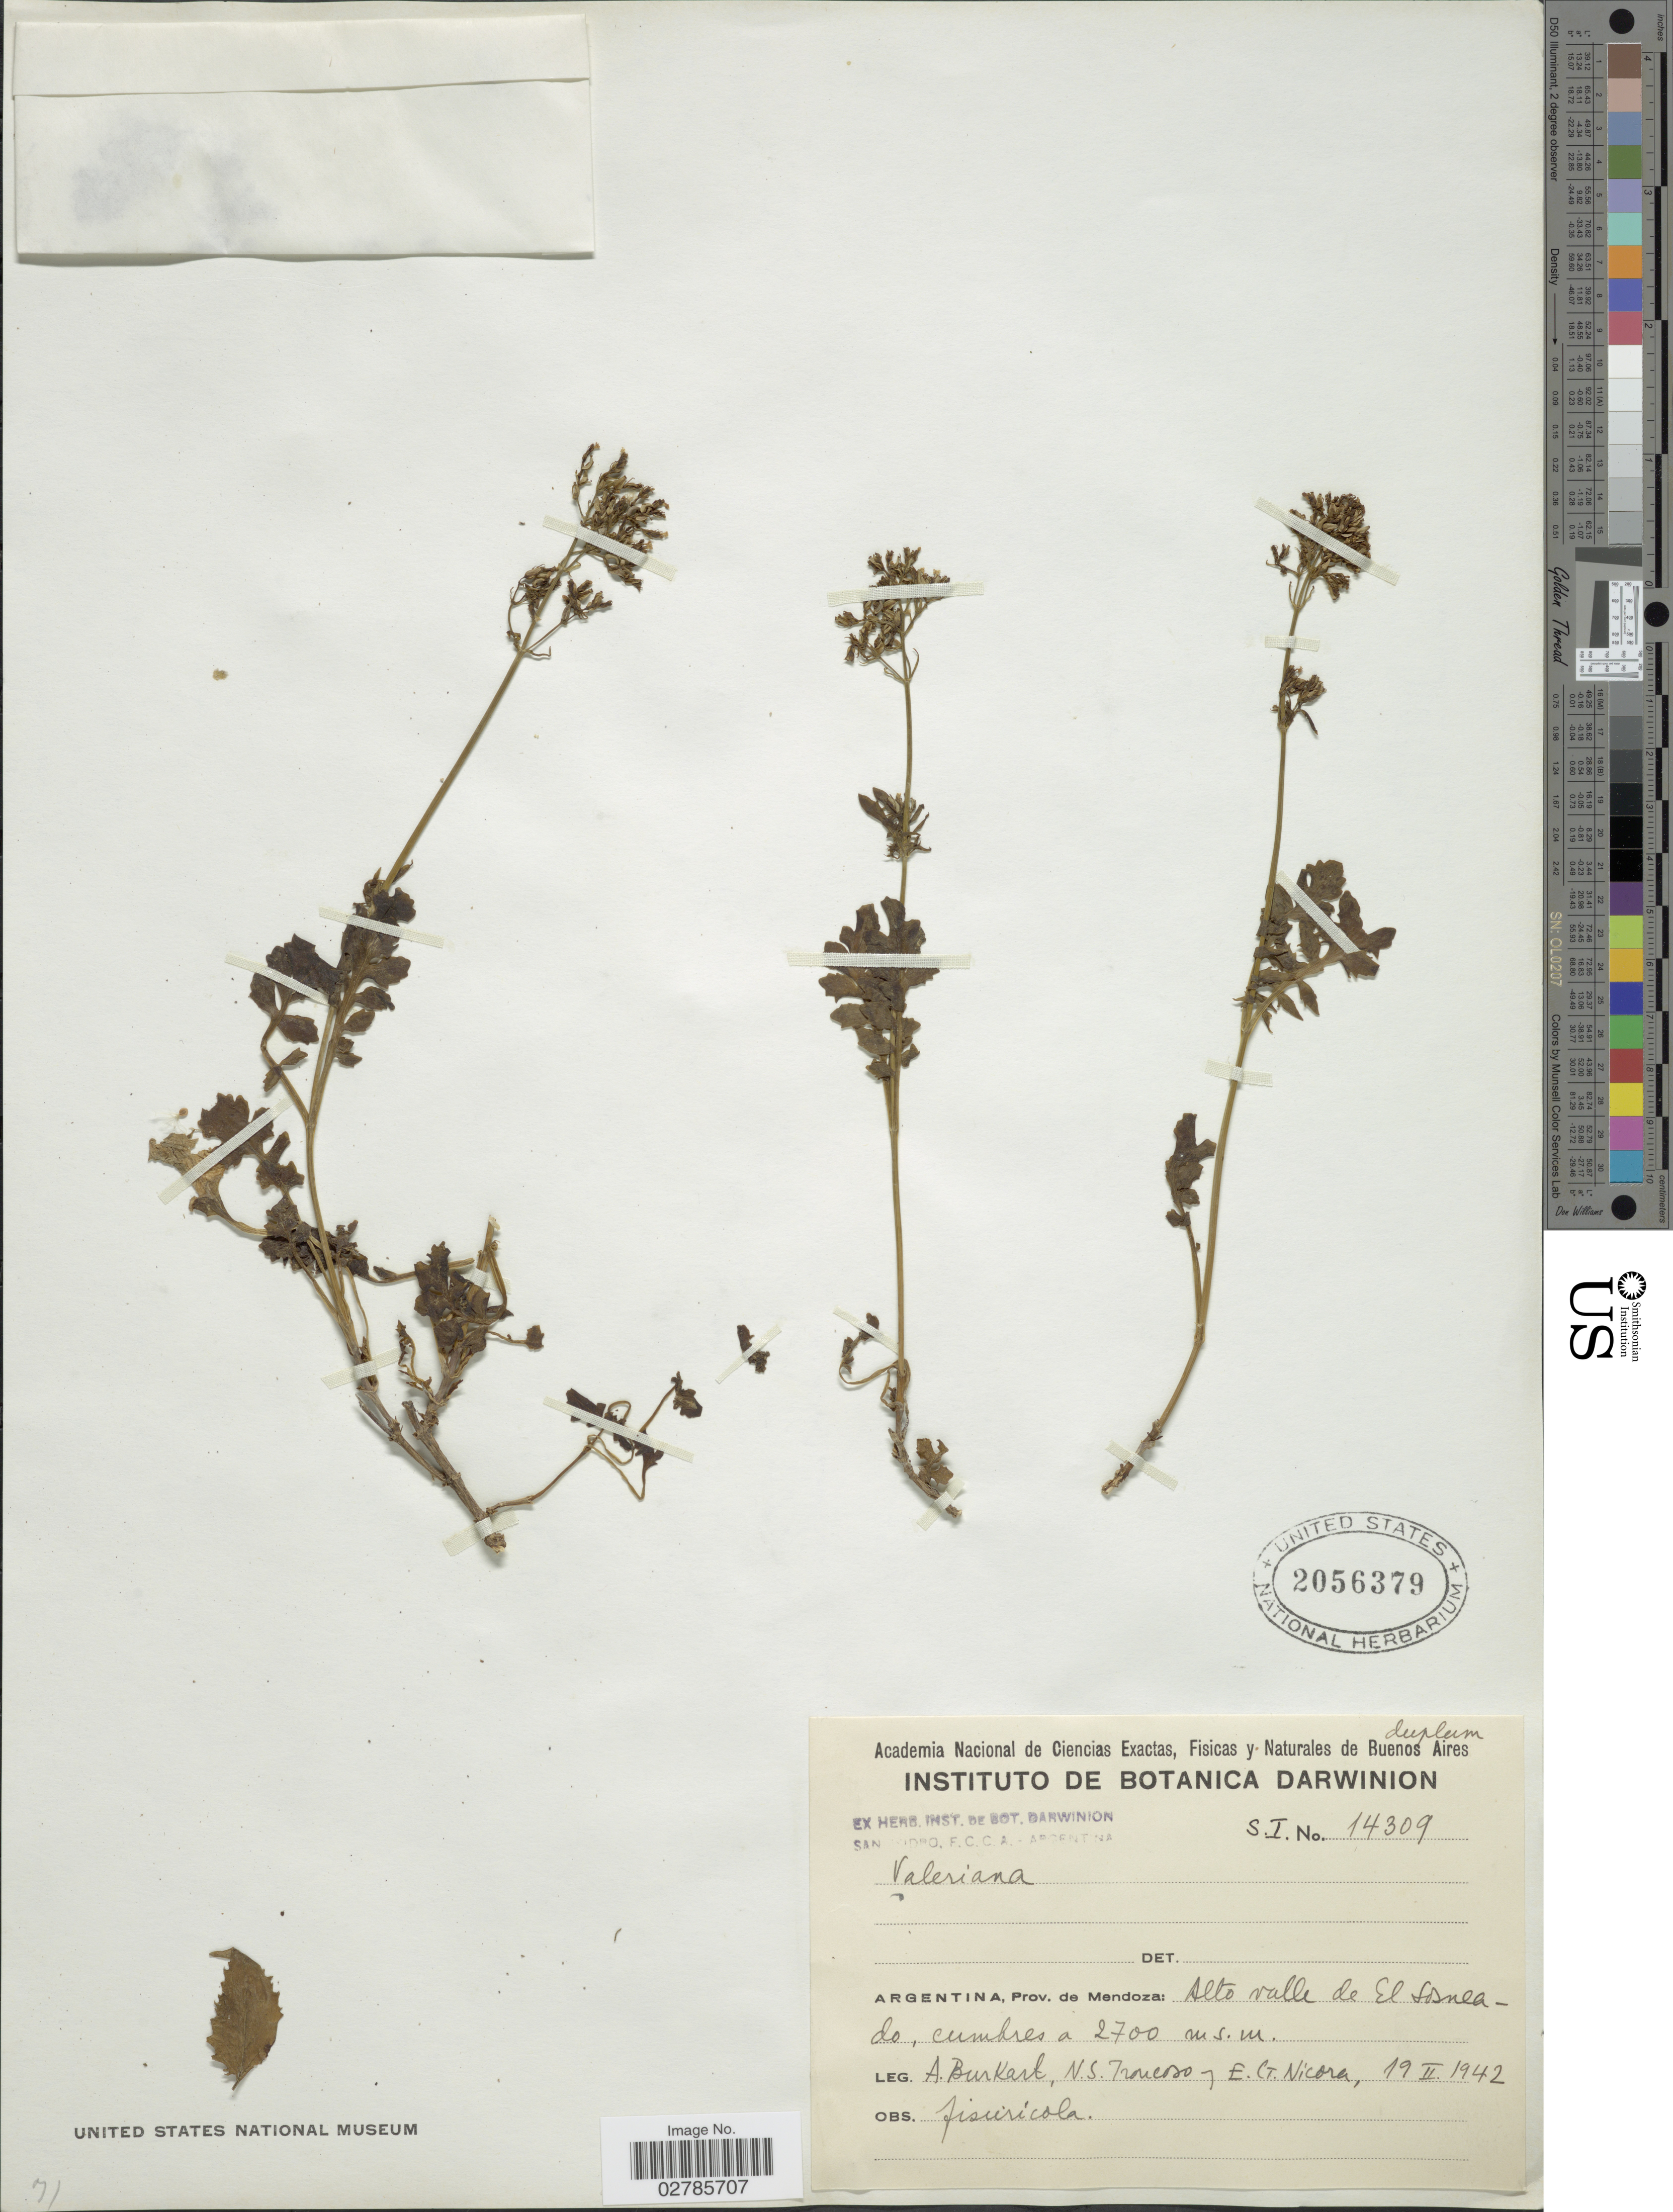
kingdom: Plantae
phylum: Tracheophyta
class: Magnoliopsida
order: Dipsacales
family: Caprifoliaceae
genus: Valeriana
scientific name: Valeriana sp.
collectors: A. E. Burkart, N. Troncoso & E. G. Nicora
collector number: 14309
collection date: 1942-02-19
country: Argentina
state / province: Mendoza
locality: Prov. de Mendoza: Alto valle de El Sosneado, cumbres.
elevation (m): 2700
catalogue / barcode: US 2056379